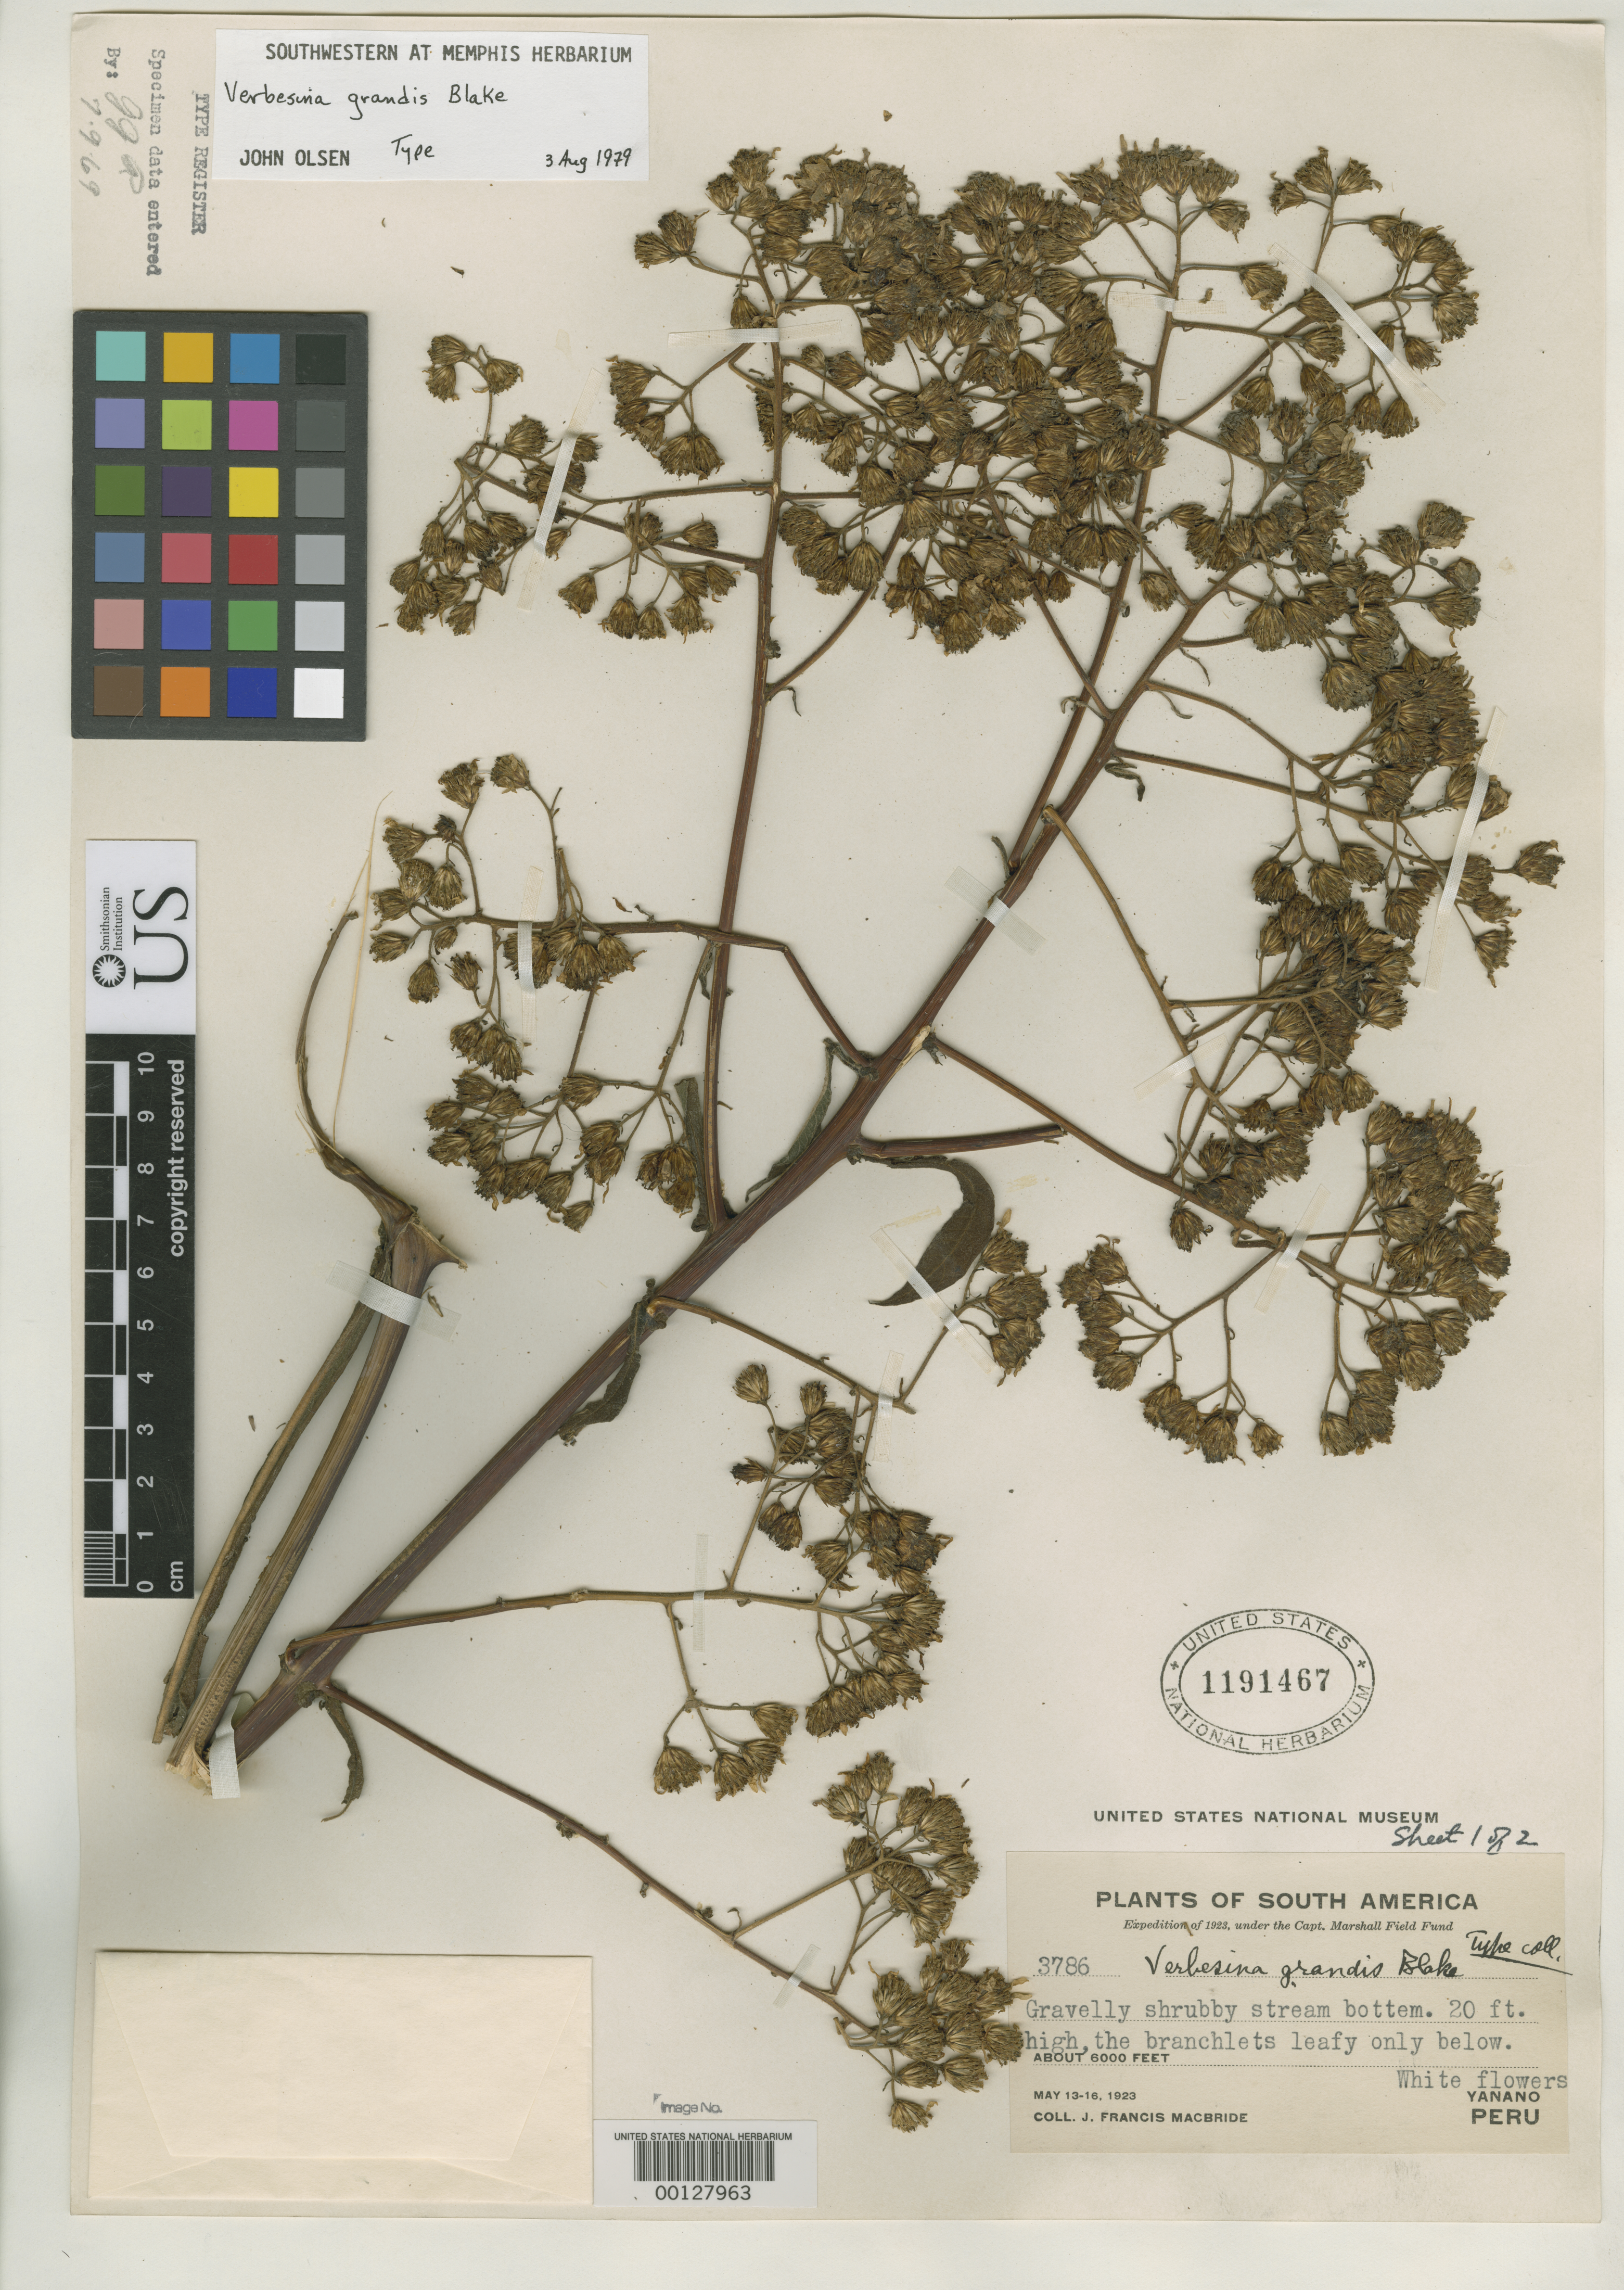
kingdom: Plantae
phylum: Tracheophyta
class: Magnoliopsida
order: Asterales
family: Asteraceae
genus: Verbesina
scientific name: Verbesina grandis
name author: S.F. Blake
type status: Isotype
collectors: J. F. Macbride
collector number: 3786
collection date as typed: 13 May 1923 to 16 May 1923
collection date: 1923-05-13/1923-05-16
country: Peru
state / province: Huánuco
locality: Yanano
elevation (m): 1830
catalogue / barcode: US 1191467